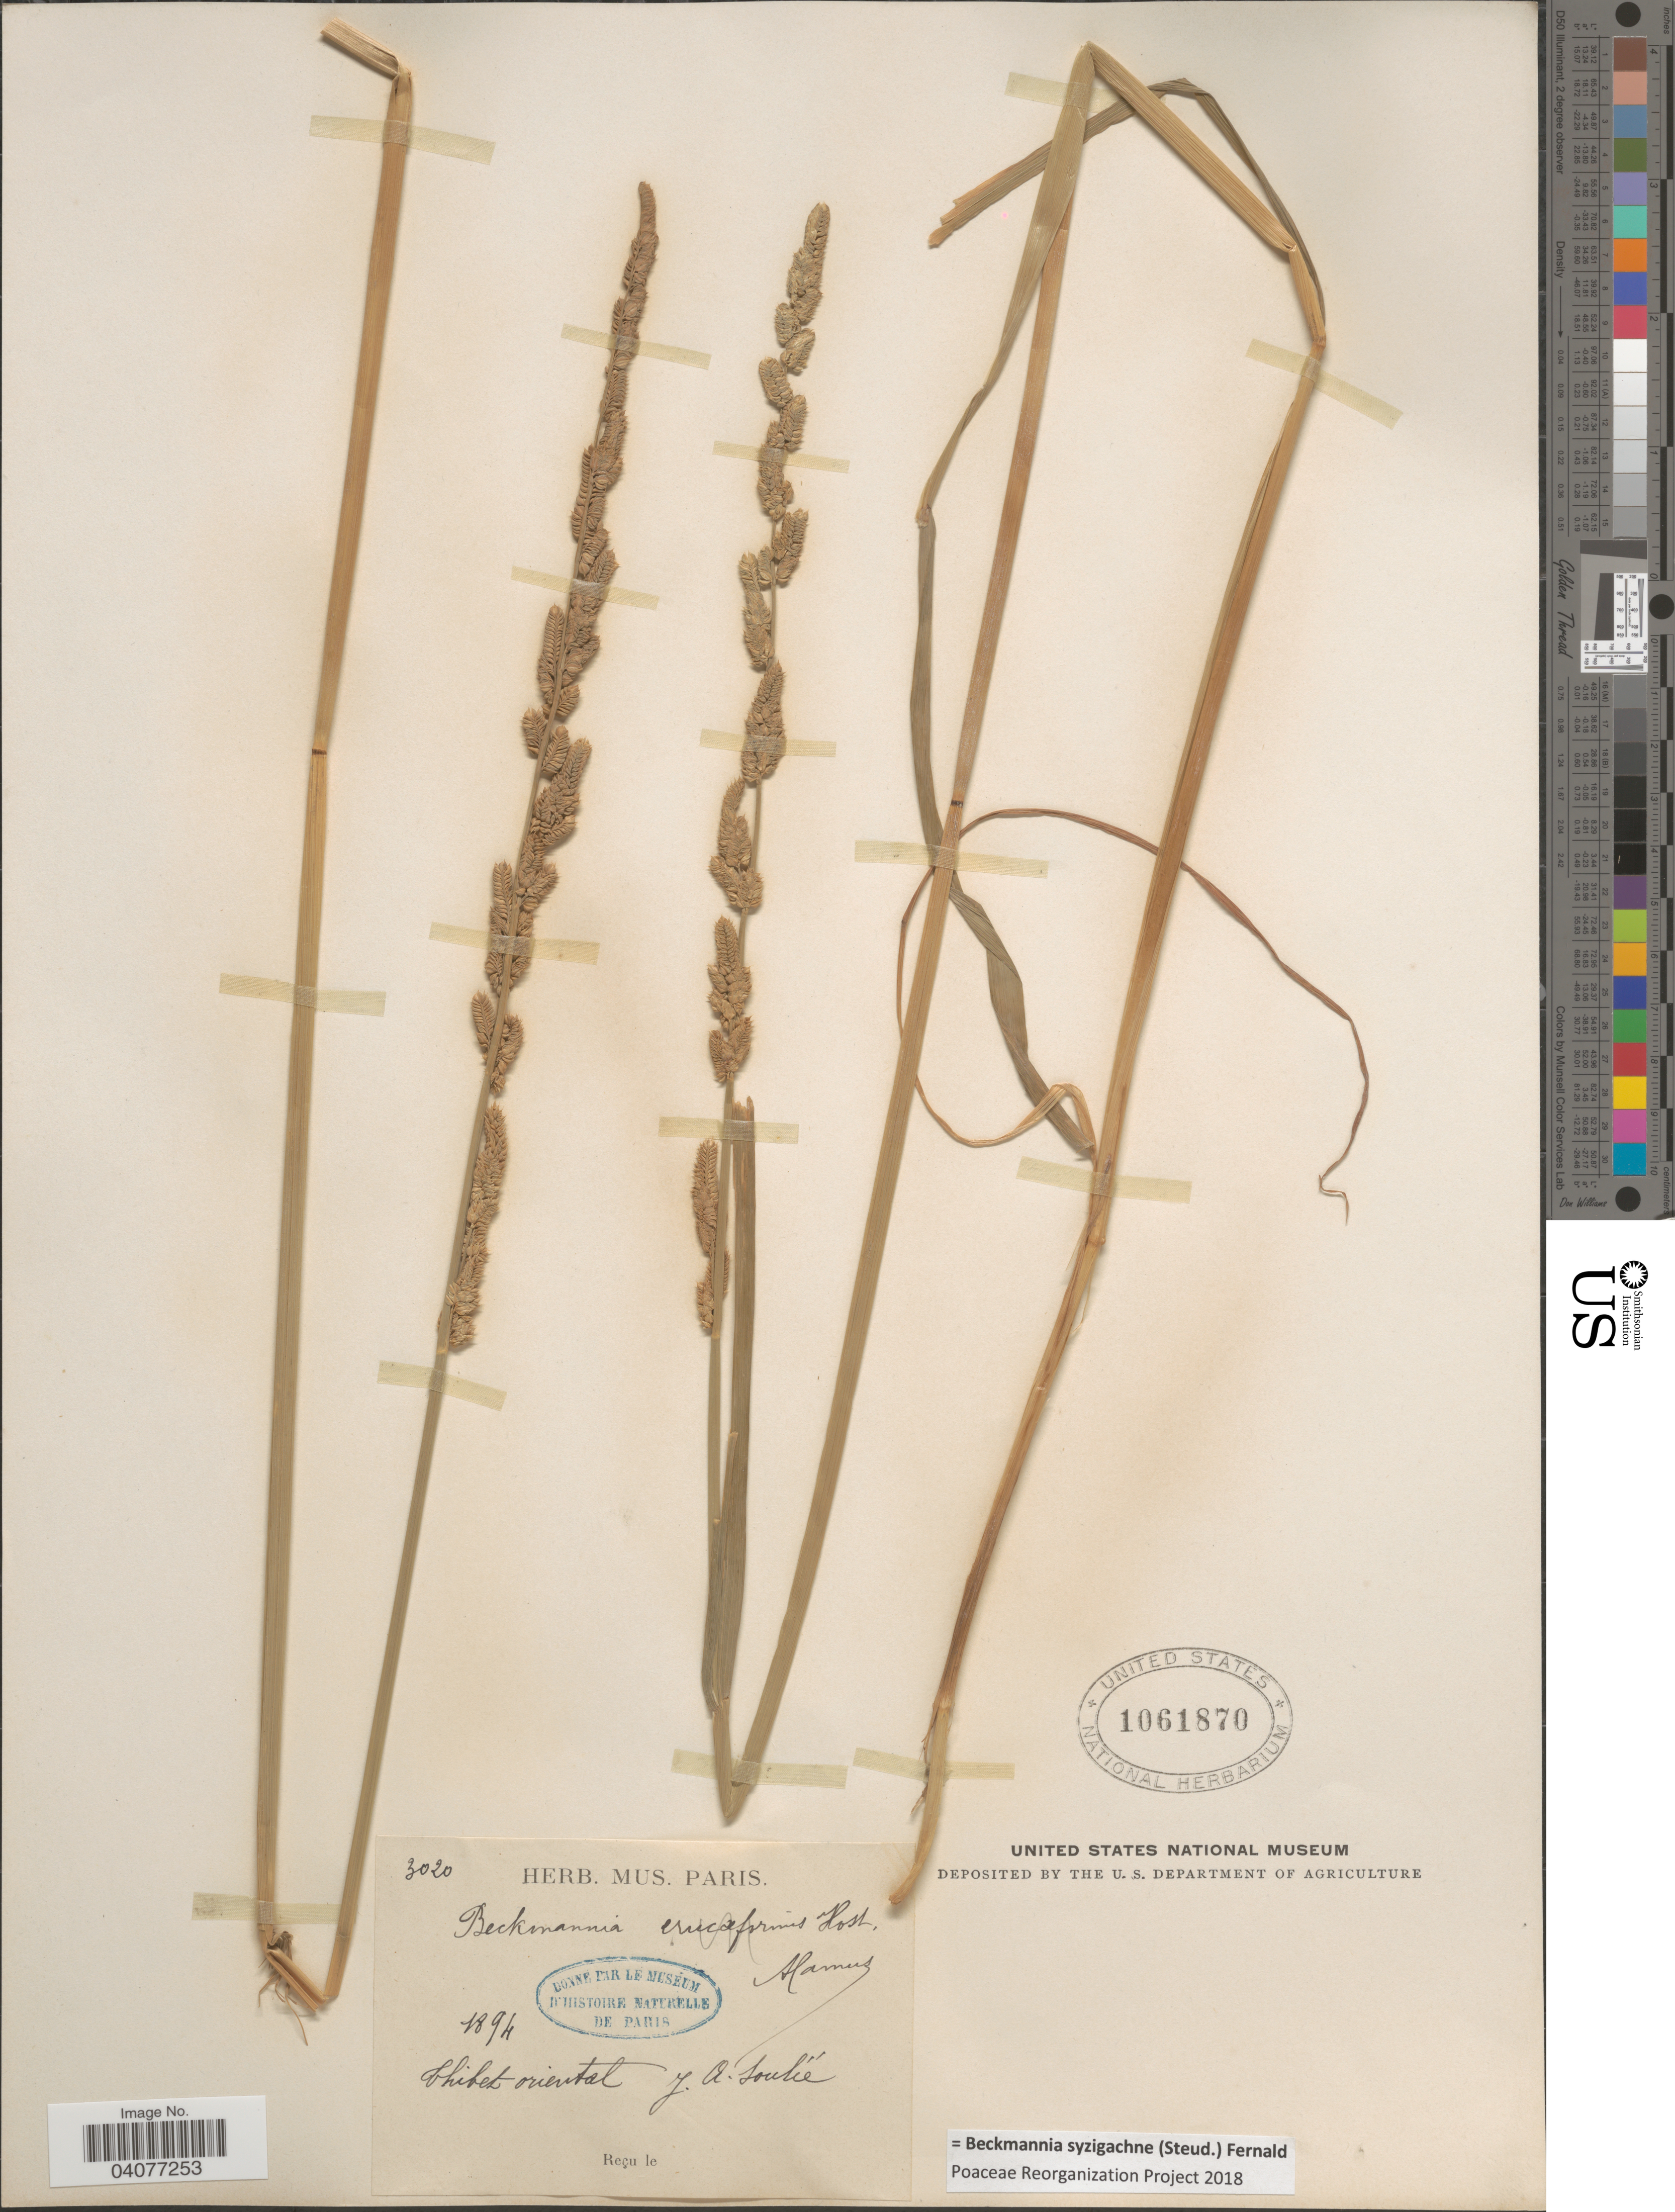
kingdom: Plantae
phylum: Tracheophyta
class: Liliopsida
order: Poales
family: Poaceae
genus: Beckmannia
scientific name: Beckmannia syzigachne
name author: (Steud.) Fernald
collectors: J. Soulié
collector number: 3020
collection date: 1894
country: China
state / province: Xizang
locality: Thibet oriental.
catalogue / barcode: US 1061870